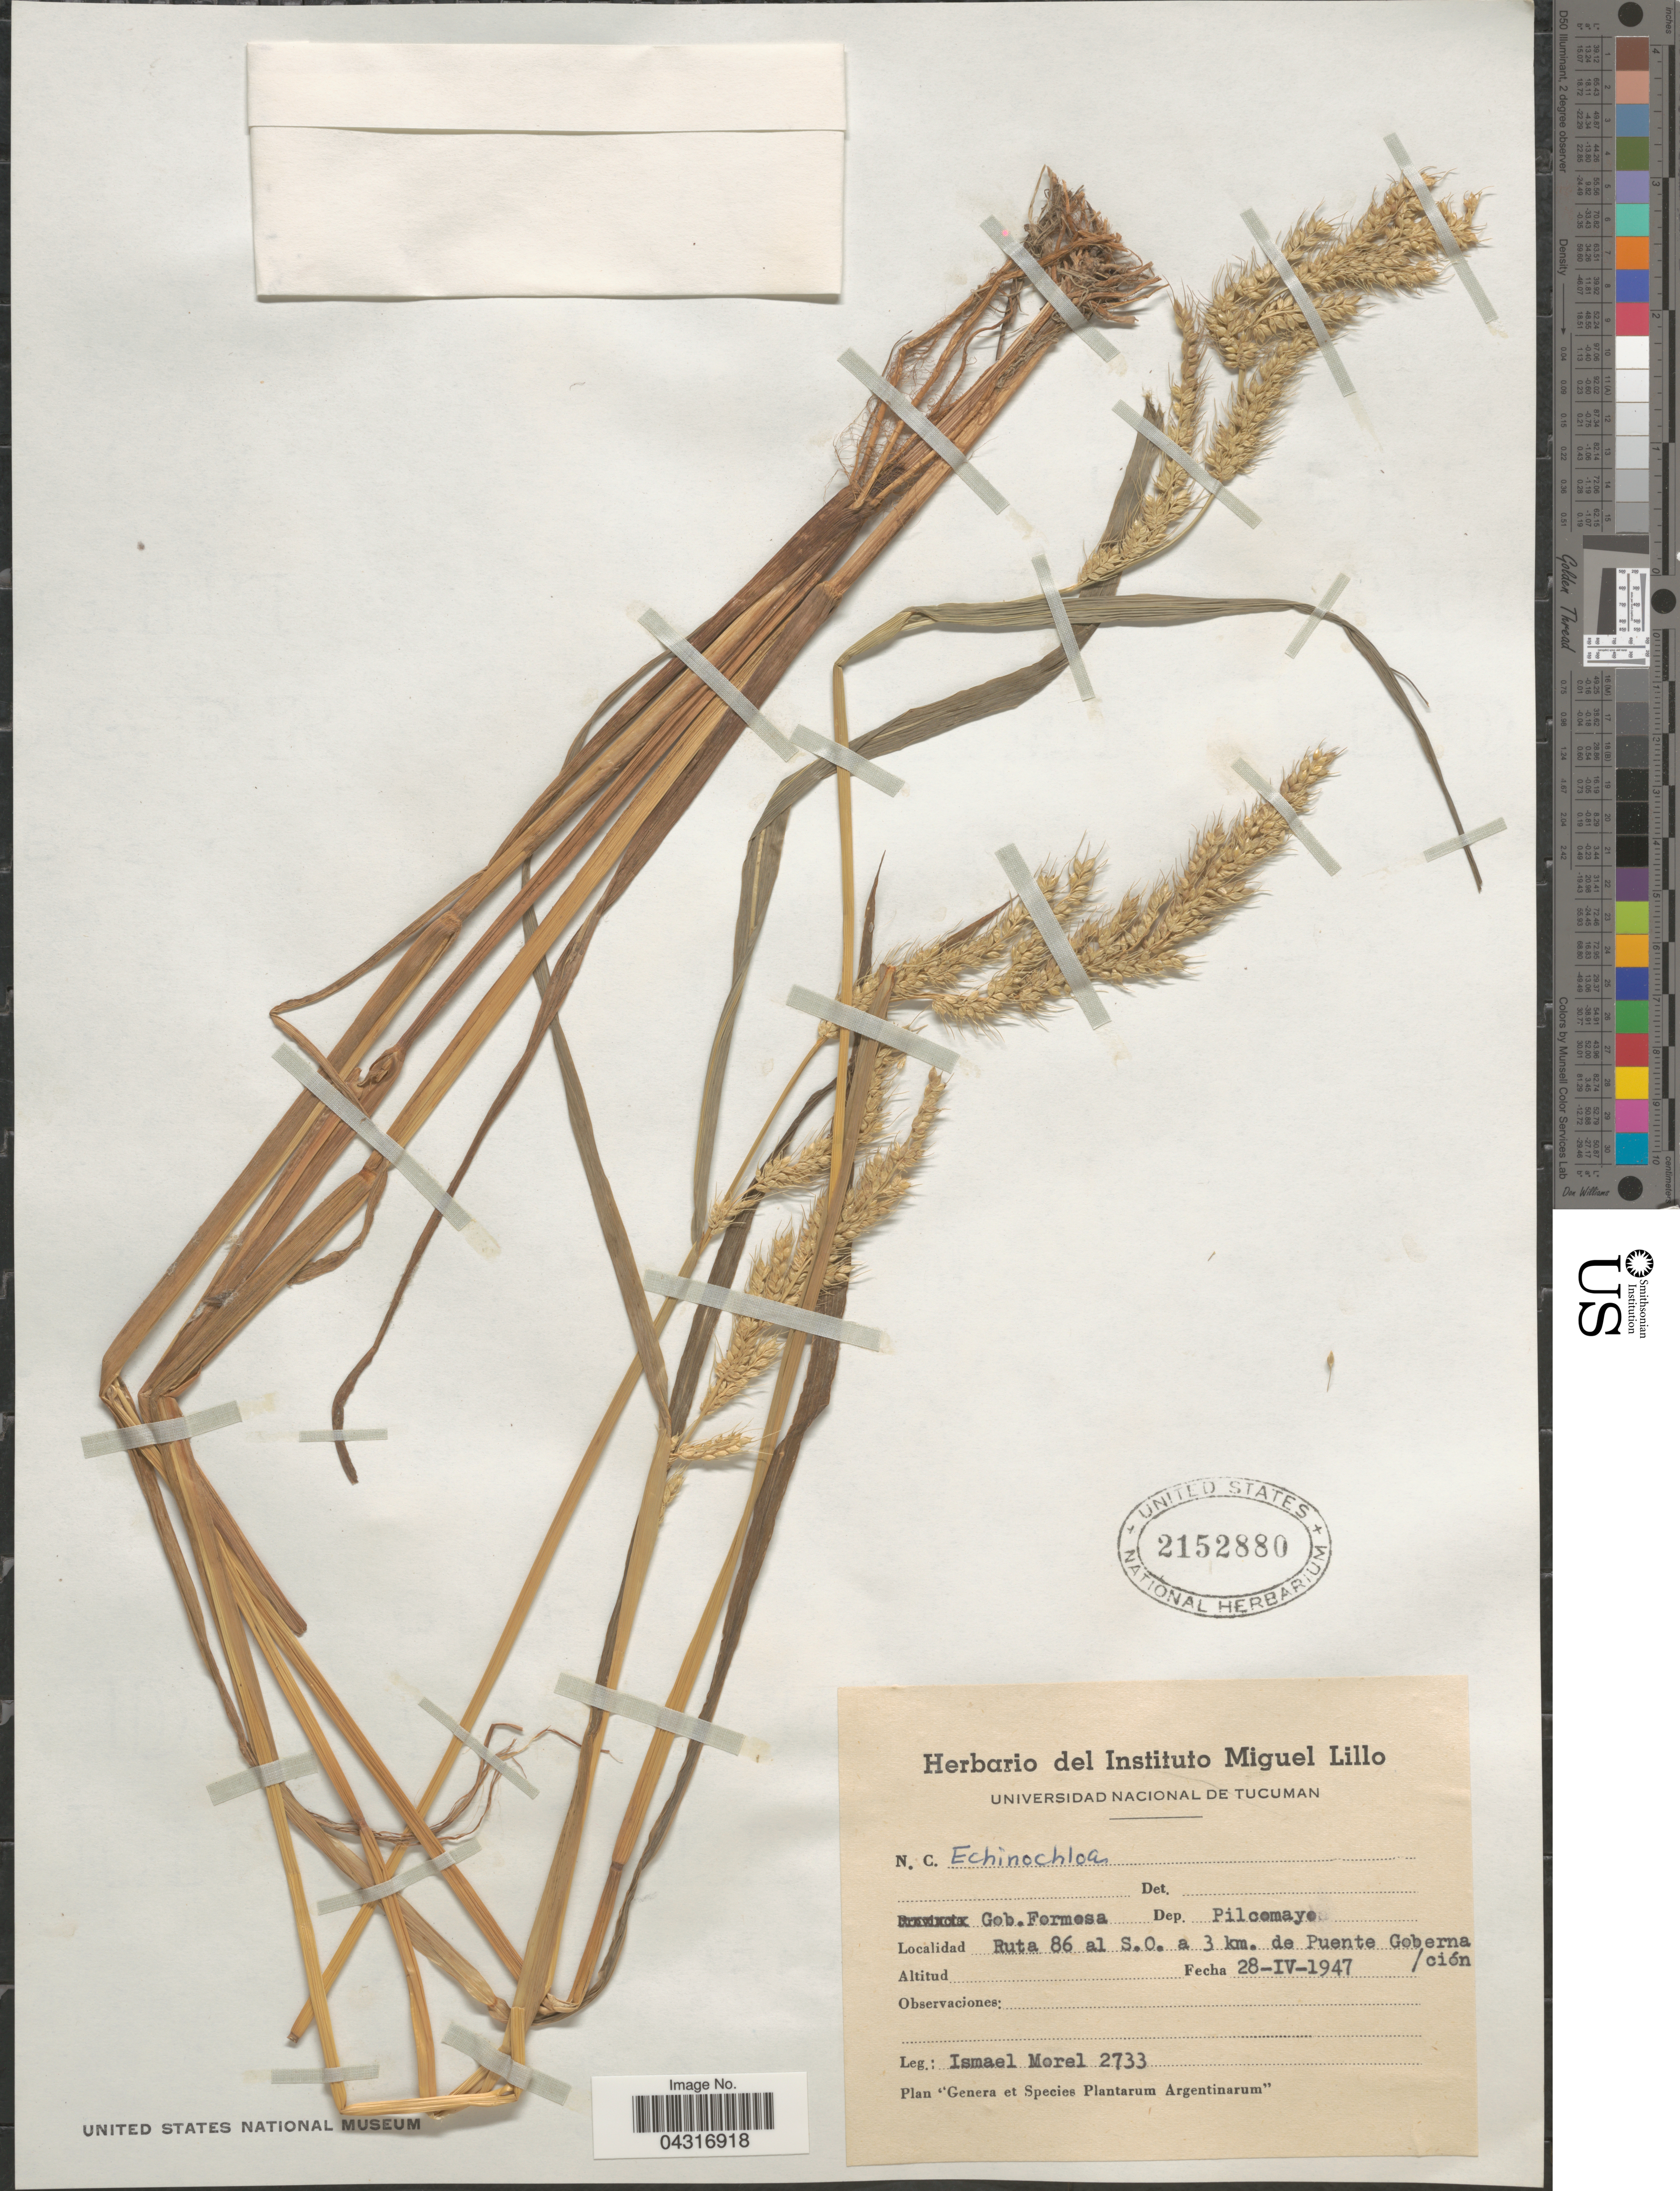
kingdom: Plantae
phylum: Tracheophyta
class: Liliopsida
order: Poales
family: Poaceae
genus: Echinochloa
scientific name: Echinochloa sp.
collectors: I. Morel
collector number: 2733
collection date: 1947-04-28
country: Argentina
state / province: Formosa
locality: Gob. Formosa. Dep. Pilcomayo. Ruta 86 al S.O. a 3 km. de Puente Gobernación.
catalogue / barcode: US 2152880